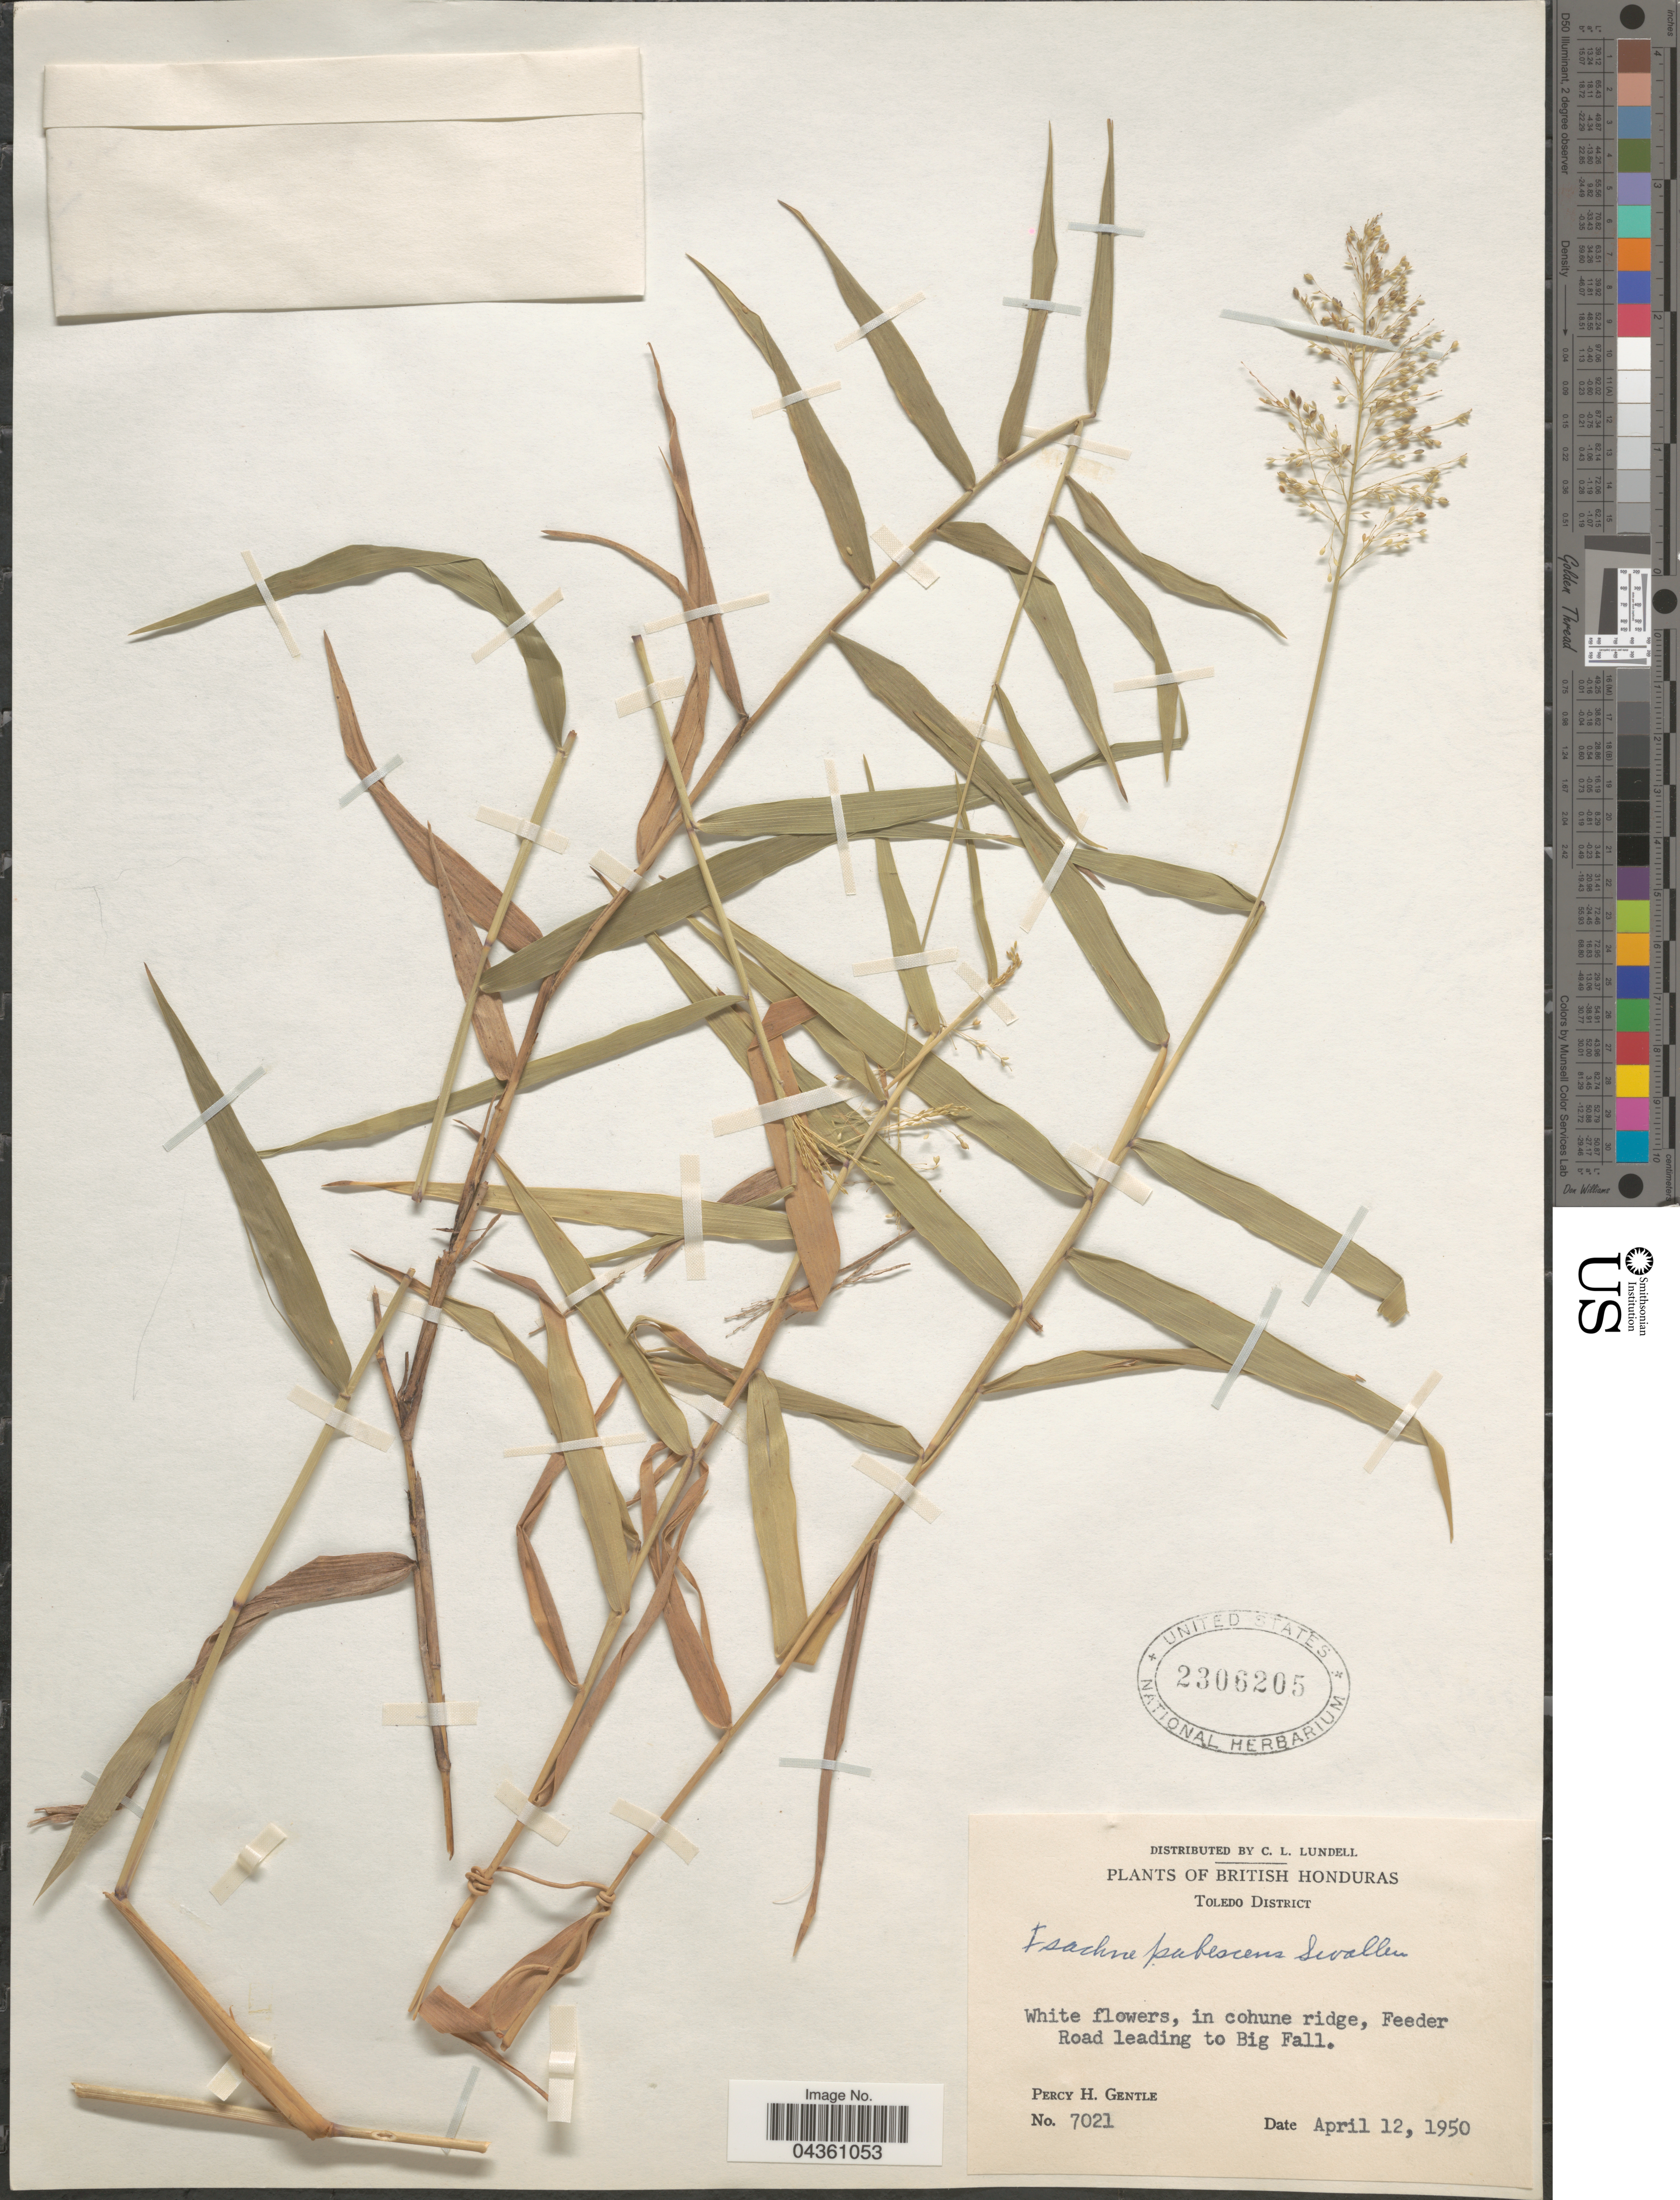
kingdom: Plantae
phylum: Tracheophyta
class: Liliopsida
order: Poales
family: Poaceae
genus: Isachne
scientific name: Isachne pubescens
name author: Swallen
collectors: P. H. Gentle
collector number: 7021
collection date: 1950-04-12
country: Belize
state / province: Toledo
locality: British Honduras. Toledo District. Feeder Road leading to Big Fall.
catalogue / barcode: US 2306205